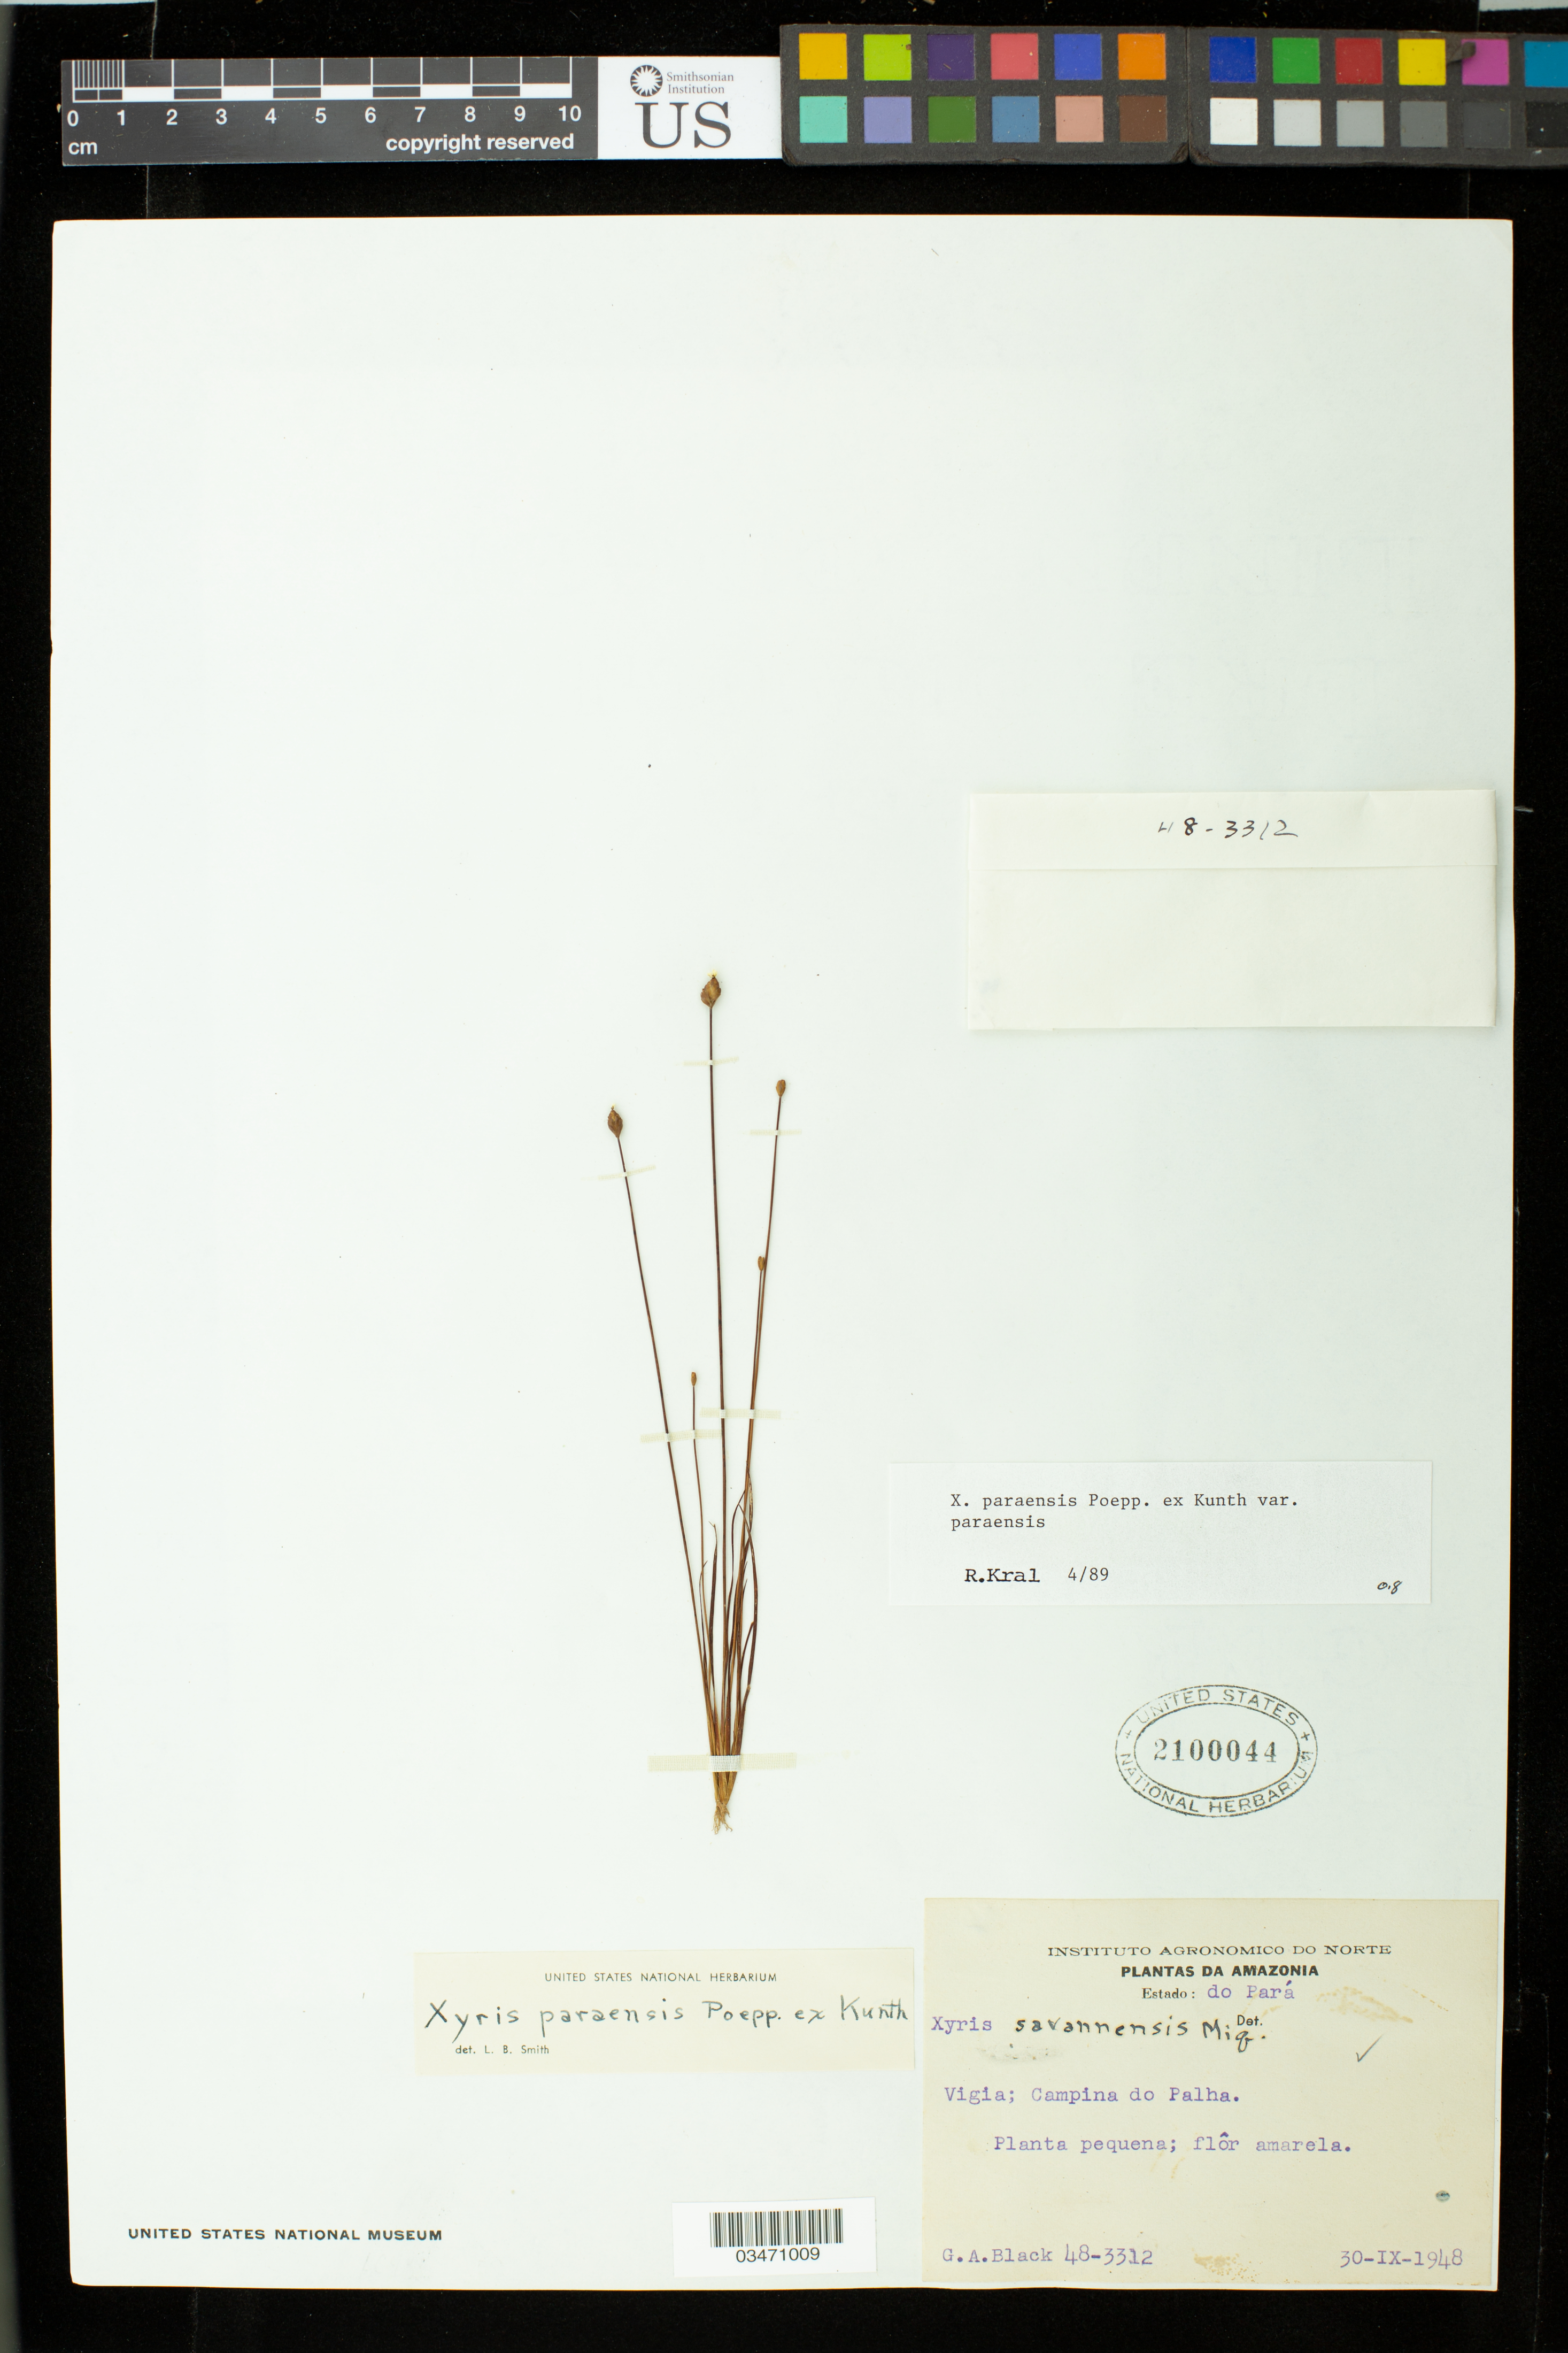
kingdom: Plantae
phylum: Tracheophyta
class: Liliopsida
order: Poales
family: Xyridaceae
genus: Xyris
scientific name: Xyris paraensis var. paraensis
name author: Poepp. ex Kunth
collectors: G. A. Black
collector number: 48-3312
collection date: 1948-09-30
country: Brazil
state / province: Pará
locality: Vigia; Campina do Palha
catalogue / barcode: US 2100044